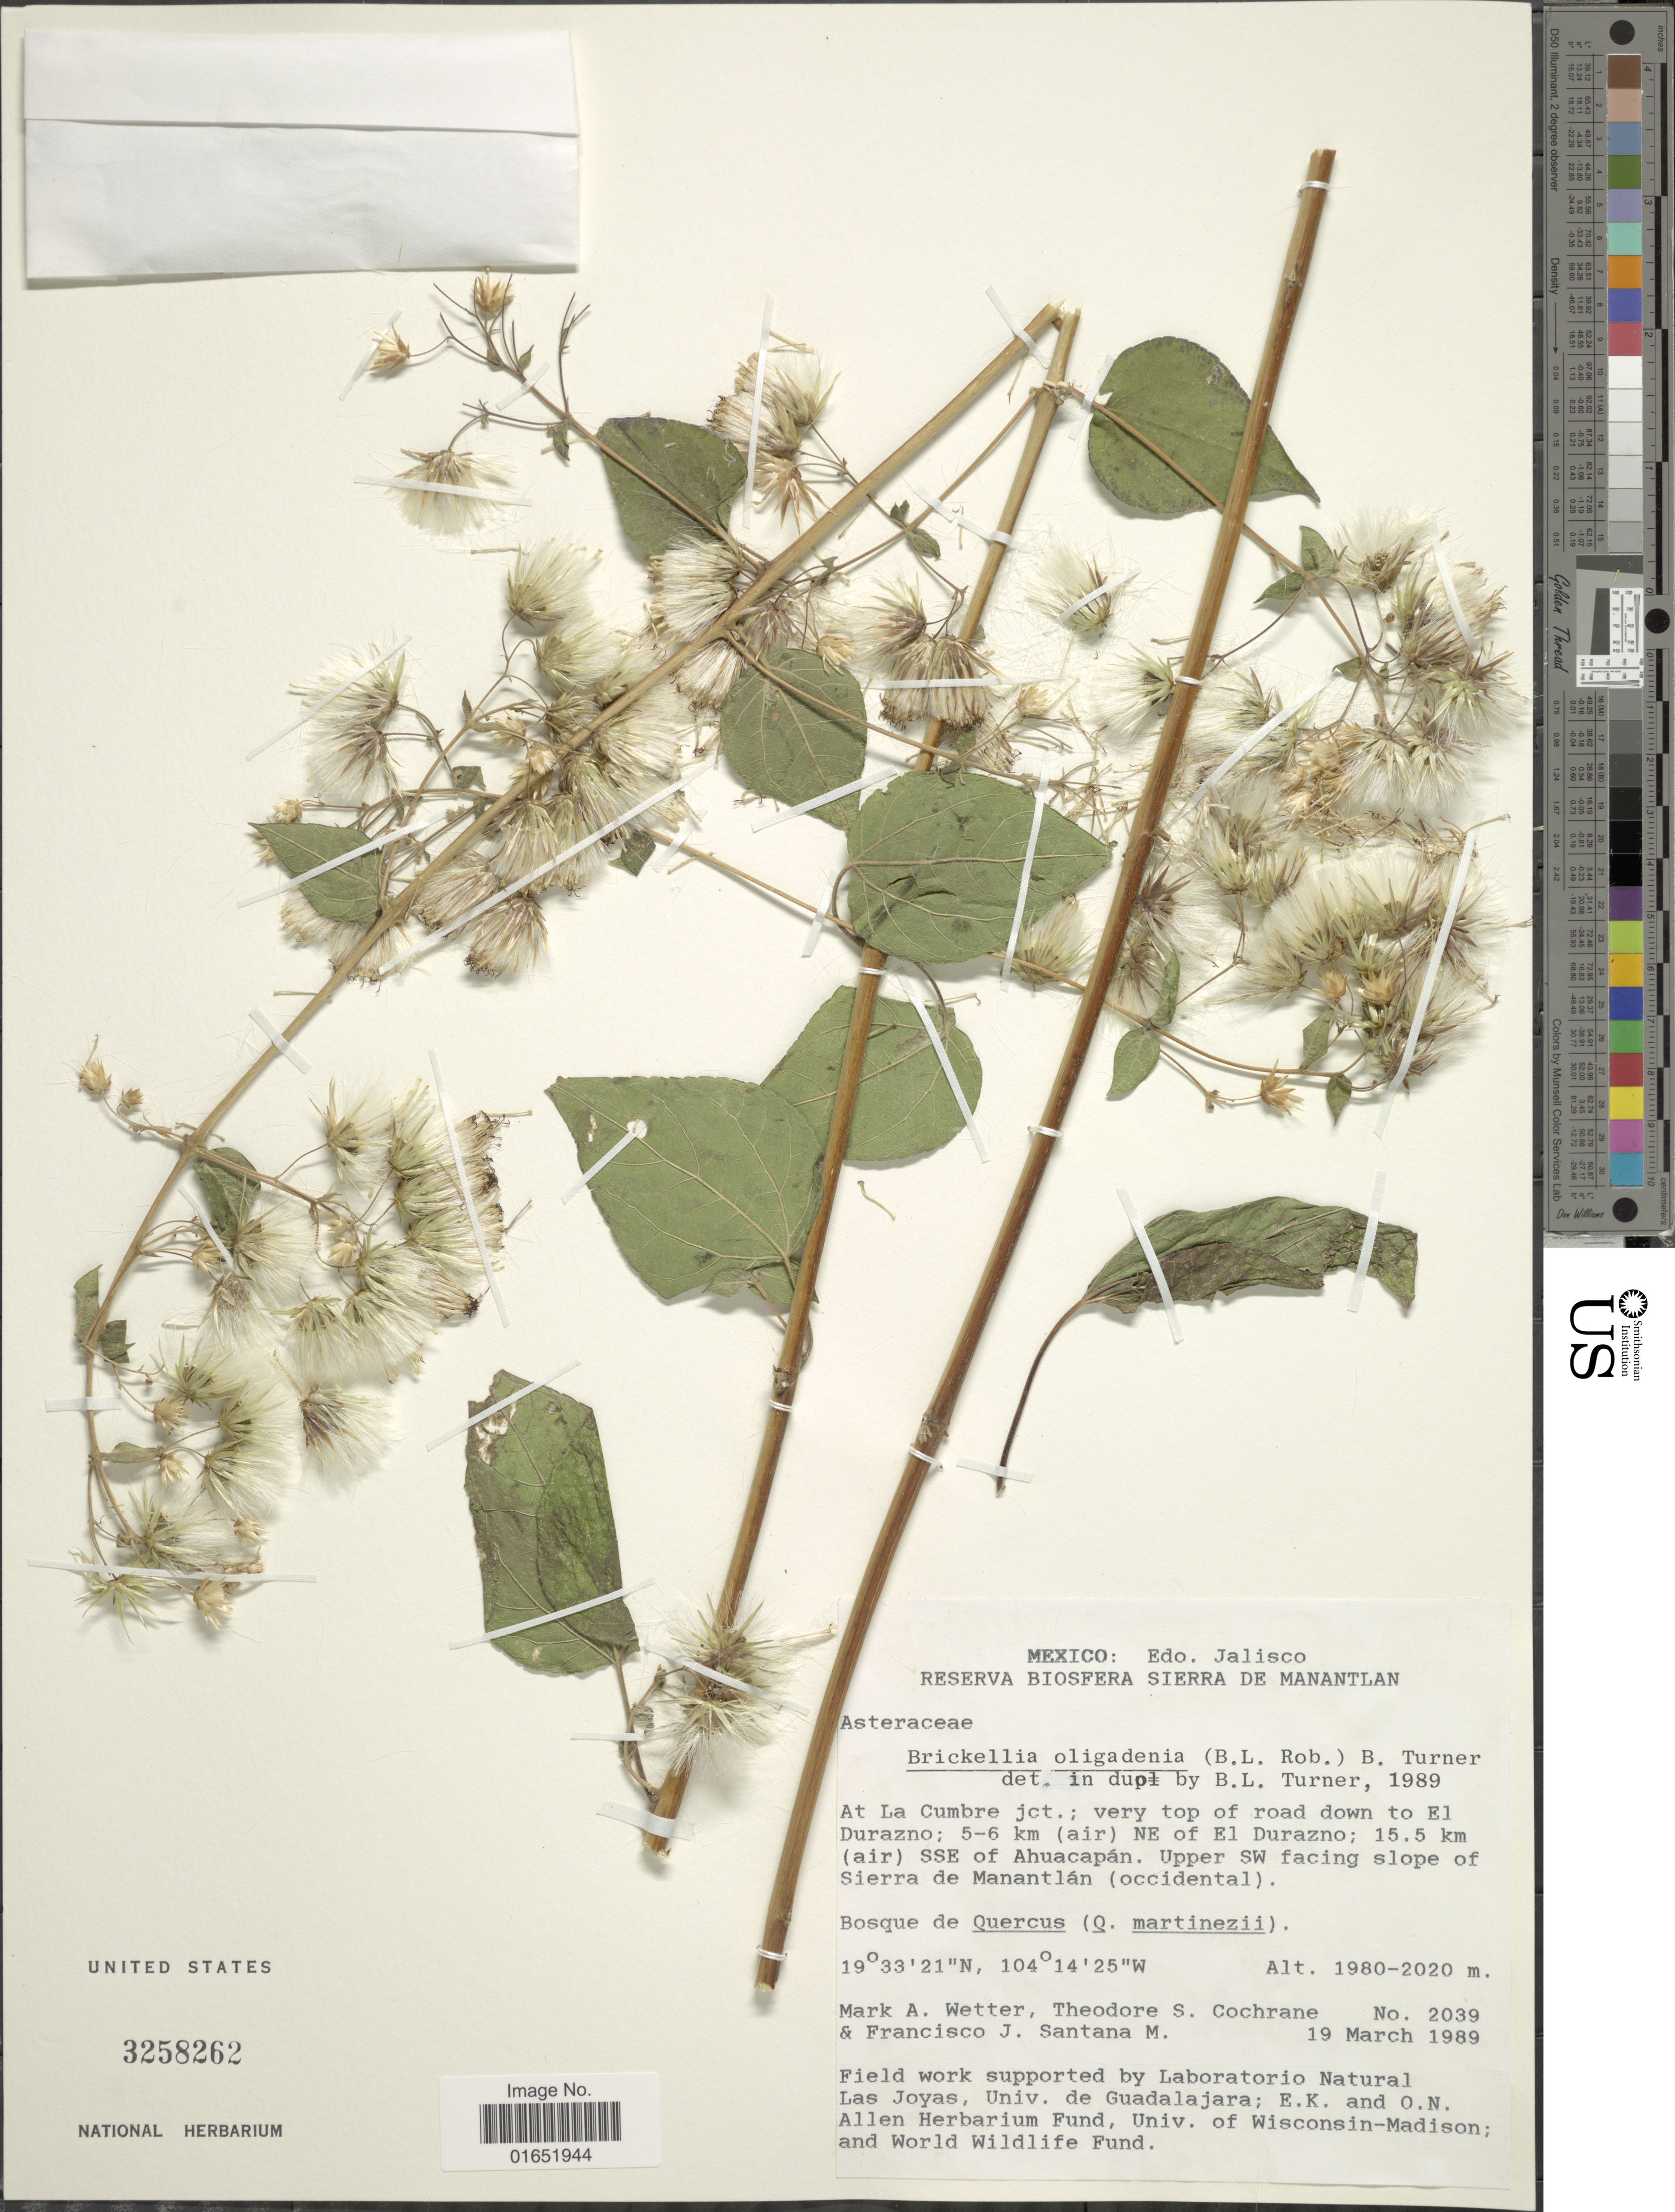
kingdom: Plantae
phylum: Tracheophyta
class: Magnoliopsida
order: Asterales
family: Asteraceae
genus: Brickellia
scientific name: Brickellia oligadenia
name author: (B.L. Rob.) B.L. Turner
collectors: M. Wetter, T. S. Cochrane & F. J. Santana M.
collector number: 2039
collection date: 1989-03-19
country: Mexico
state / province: Jalisco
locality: Reserva Biosfera Sierra de Manantlan, At La Cumbre jct; very top of road down to El Durazo; 5-6 km (air) NE of El Durazno; 15.5 km (air) SSE of Ahuacapán. Upper SW facing slope of Sierra de Manantlán (occidental)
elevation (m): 1980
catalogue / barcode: US 3258262